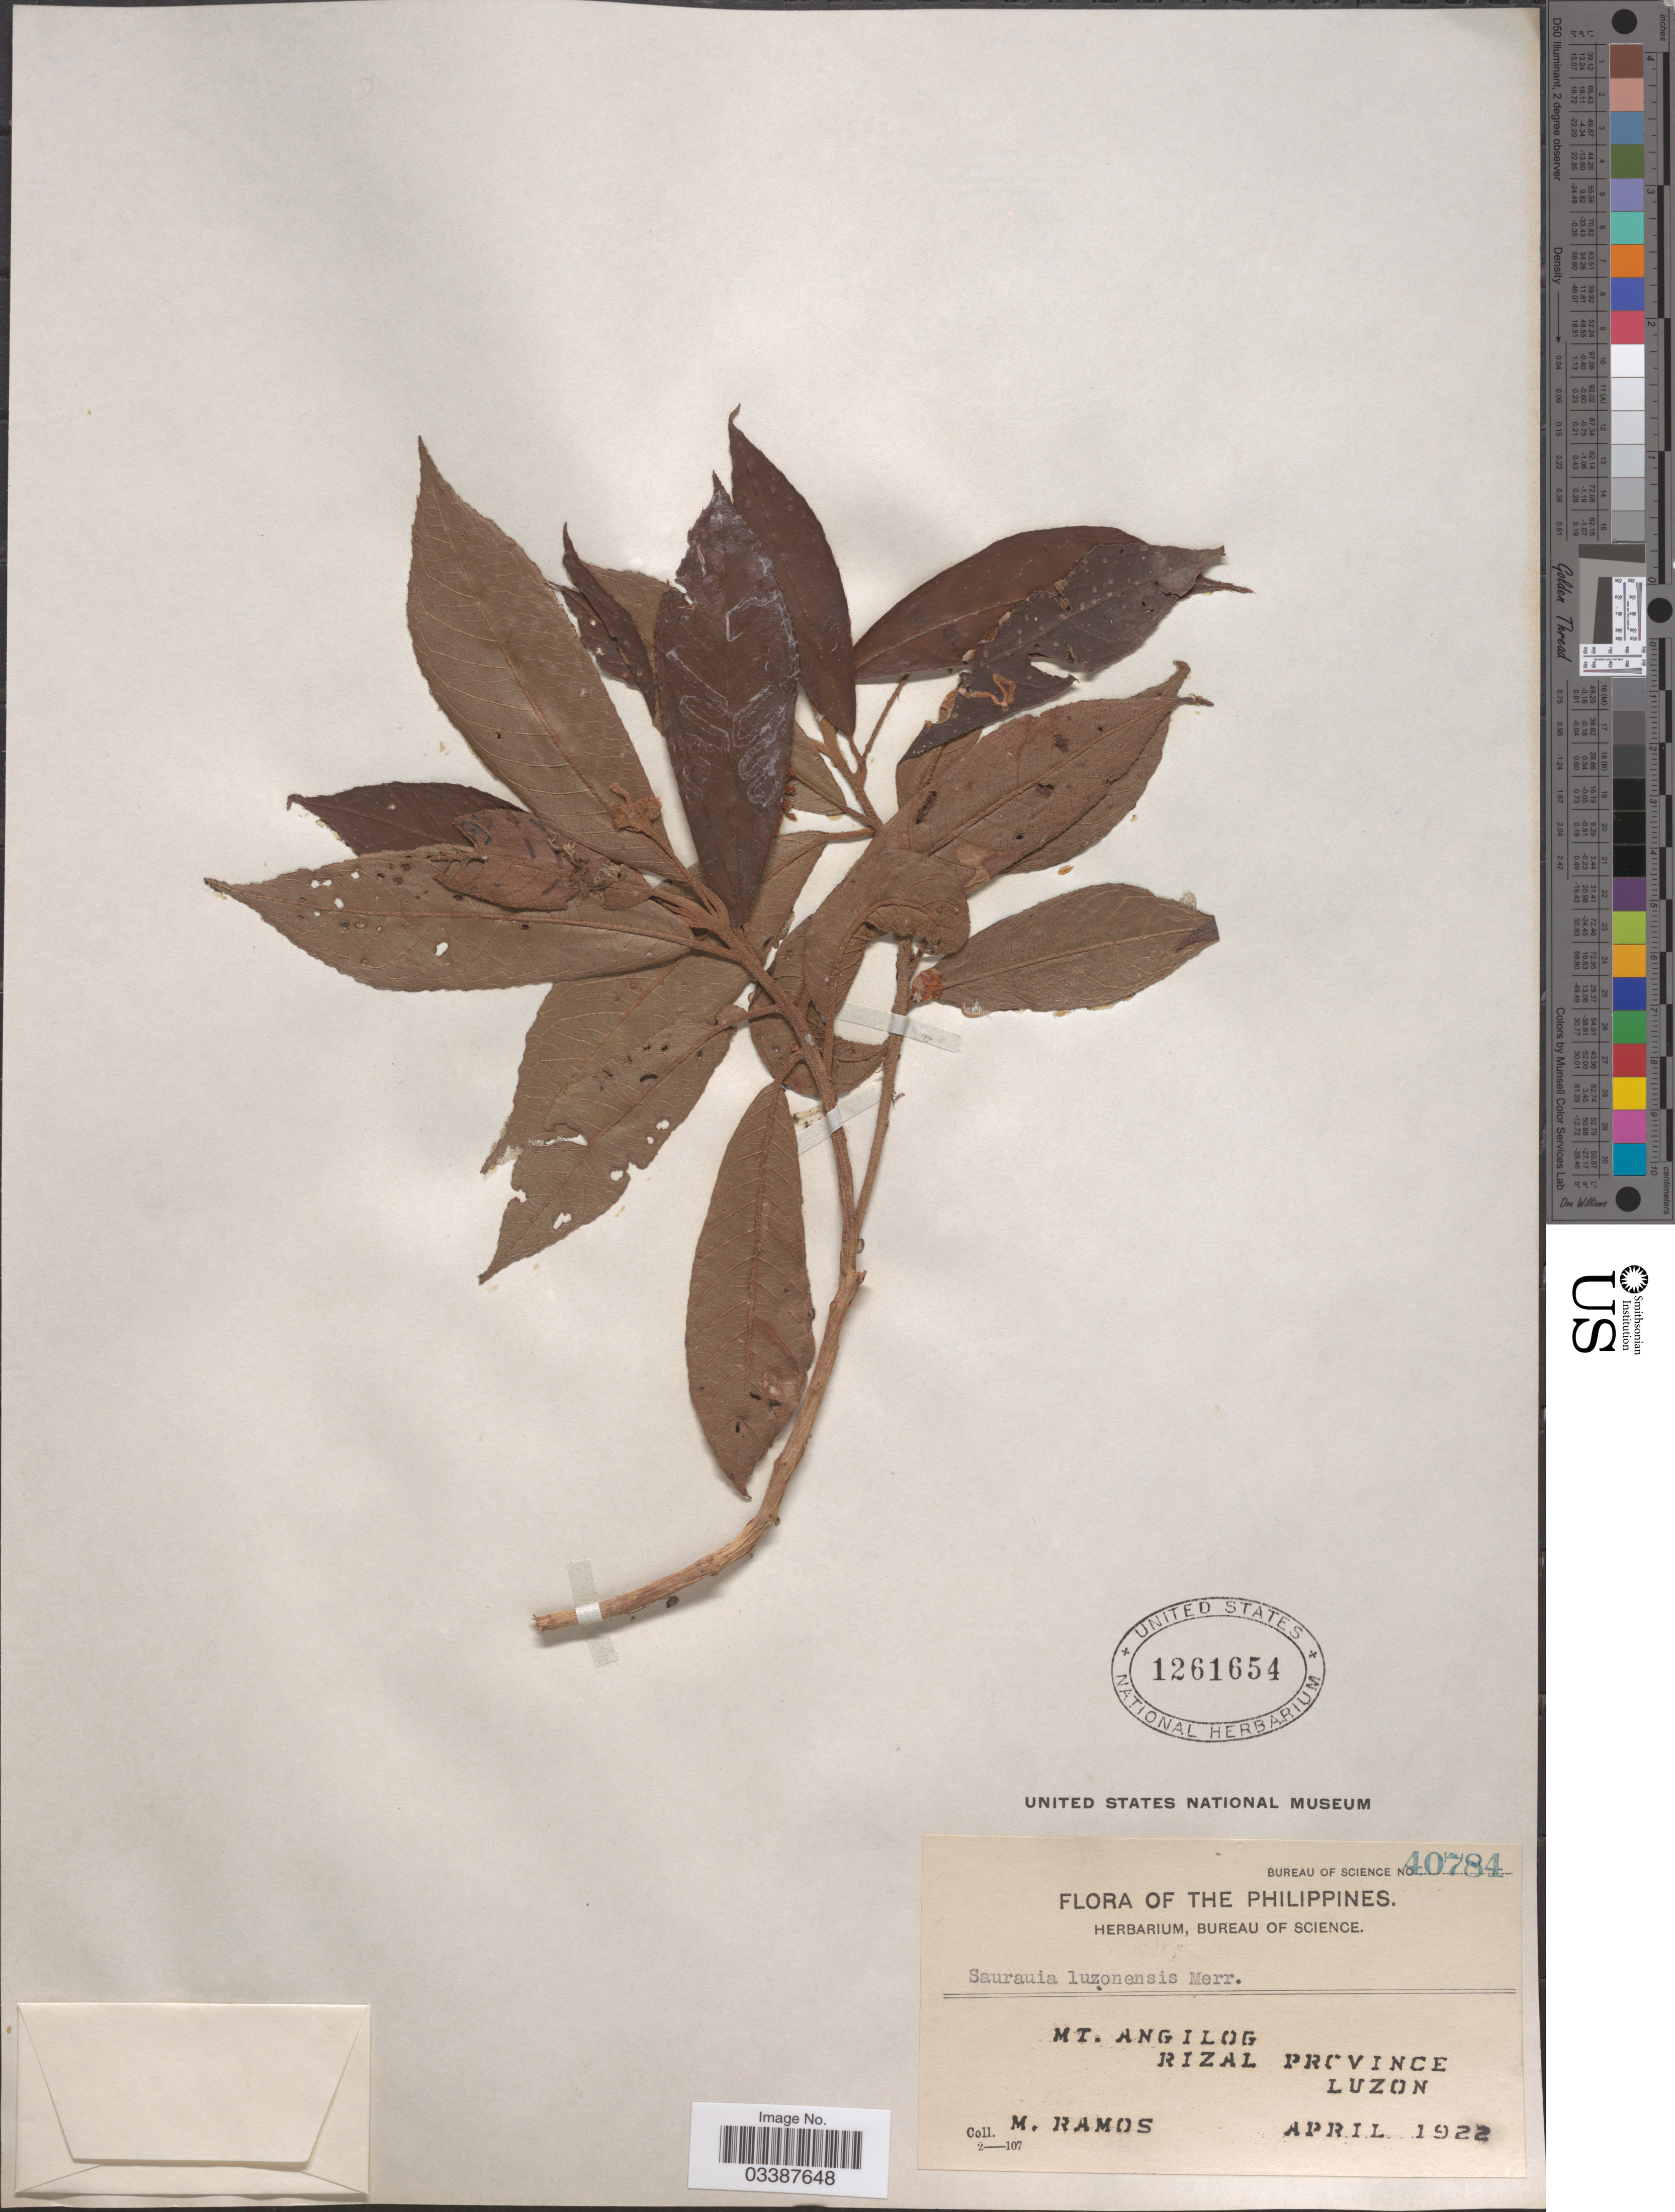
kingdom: Plantae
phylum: Tracheophyta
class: Magnoliopsida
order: Ericales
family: Actinidiaceae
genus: Saurauia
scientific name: Saurauia luzoniensis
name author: Merr.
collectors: M. Ramos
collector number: Bureau of Science 40784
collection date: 1922-04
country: Philippines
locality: Mt. Angilog, Rizal Province, Luzon.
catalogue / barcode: US 1261654